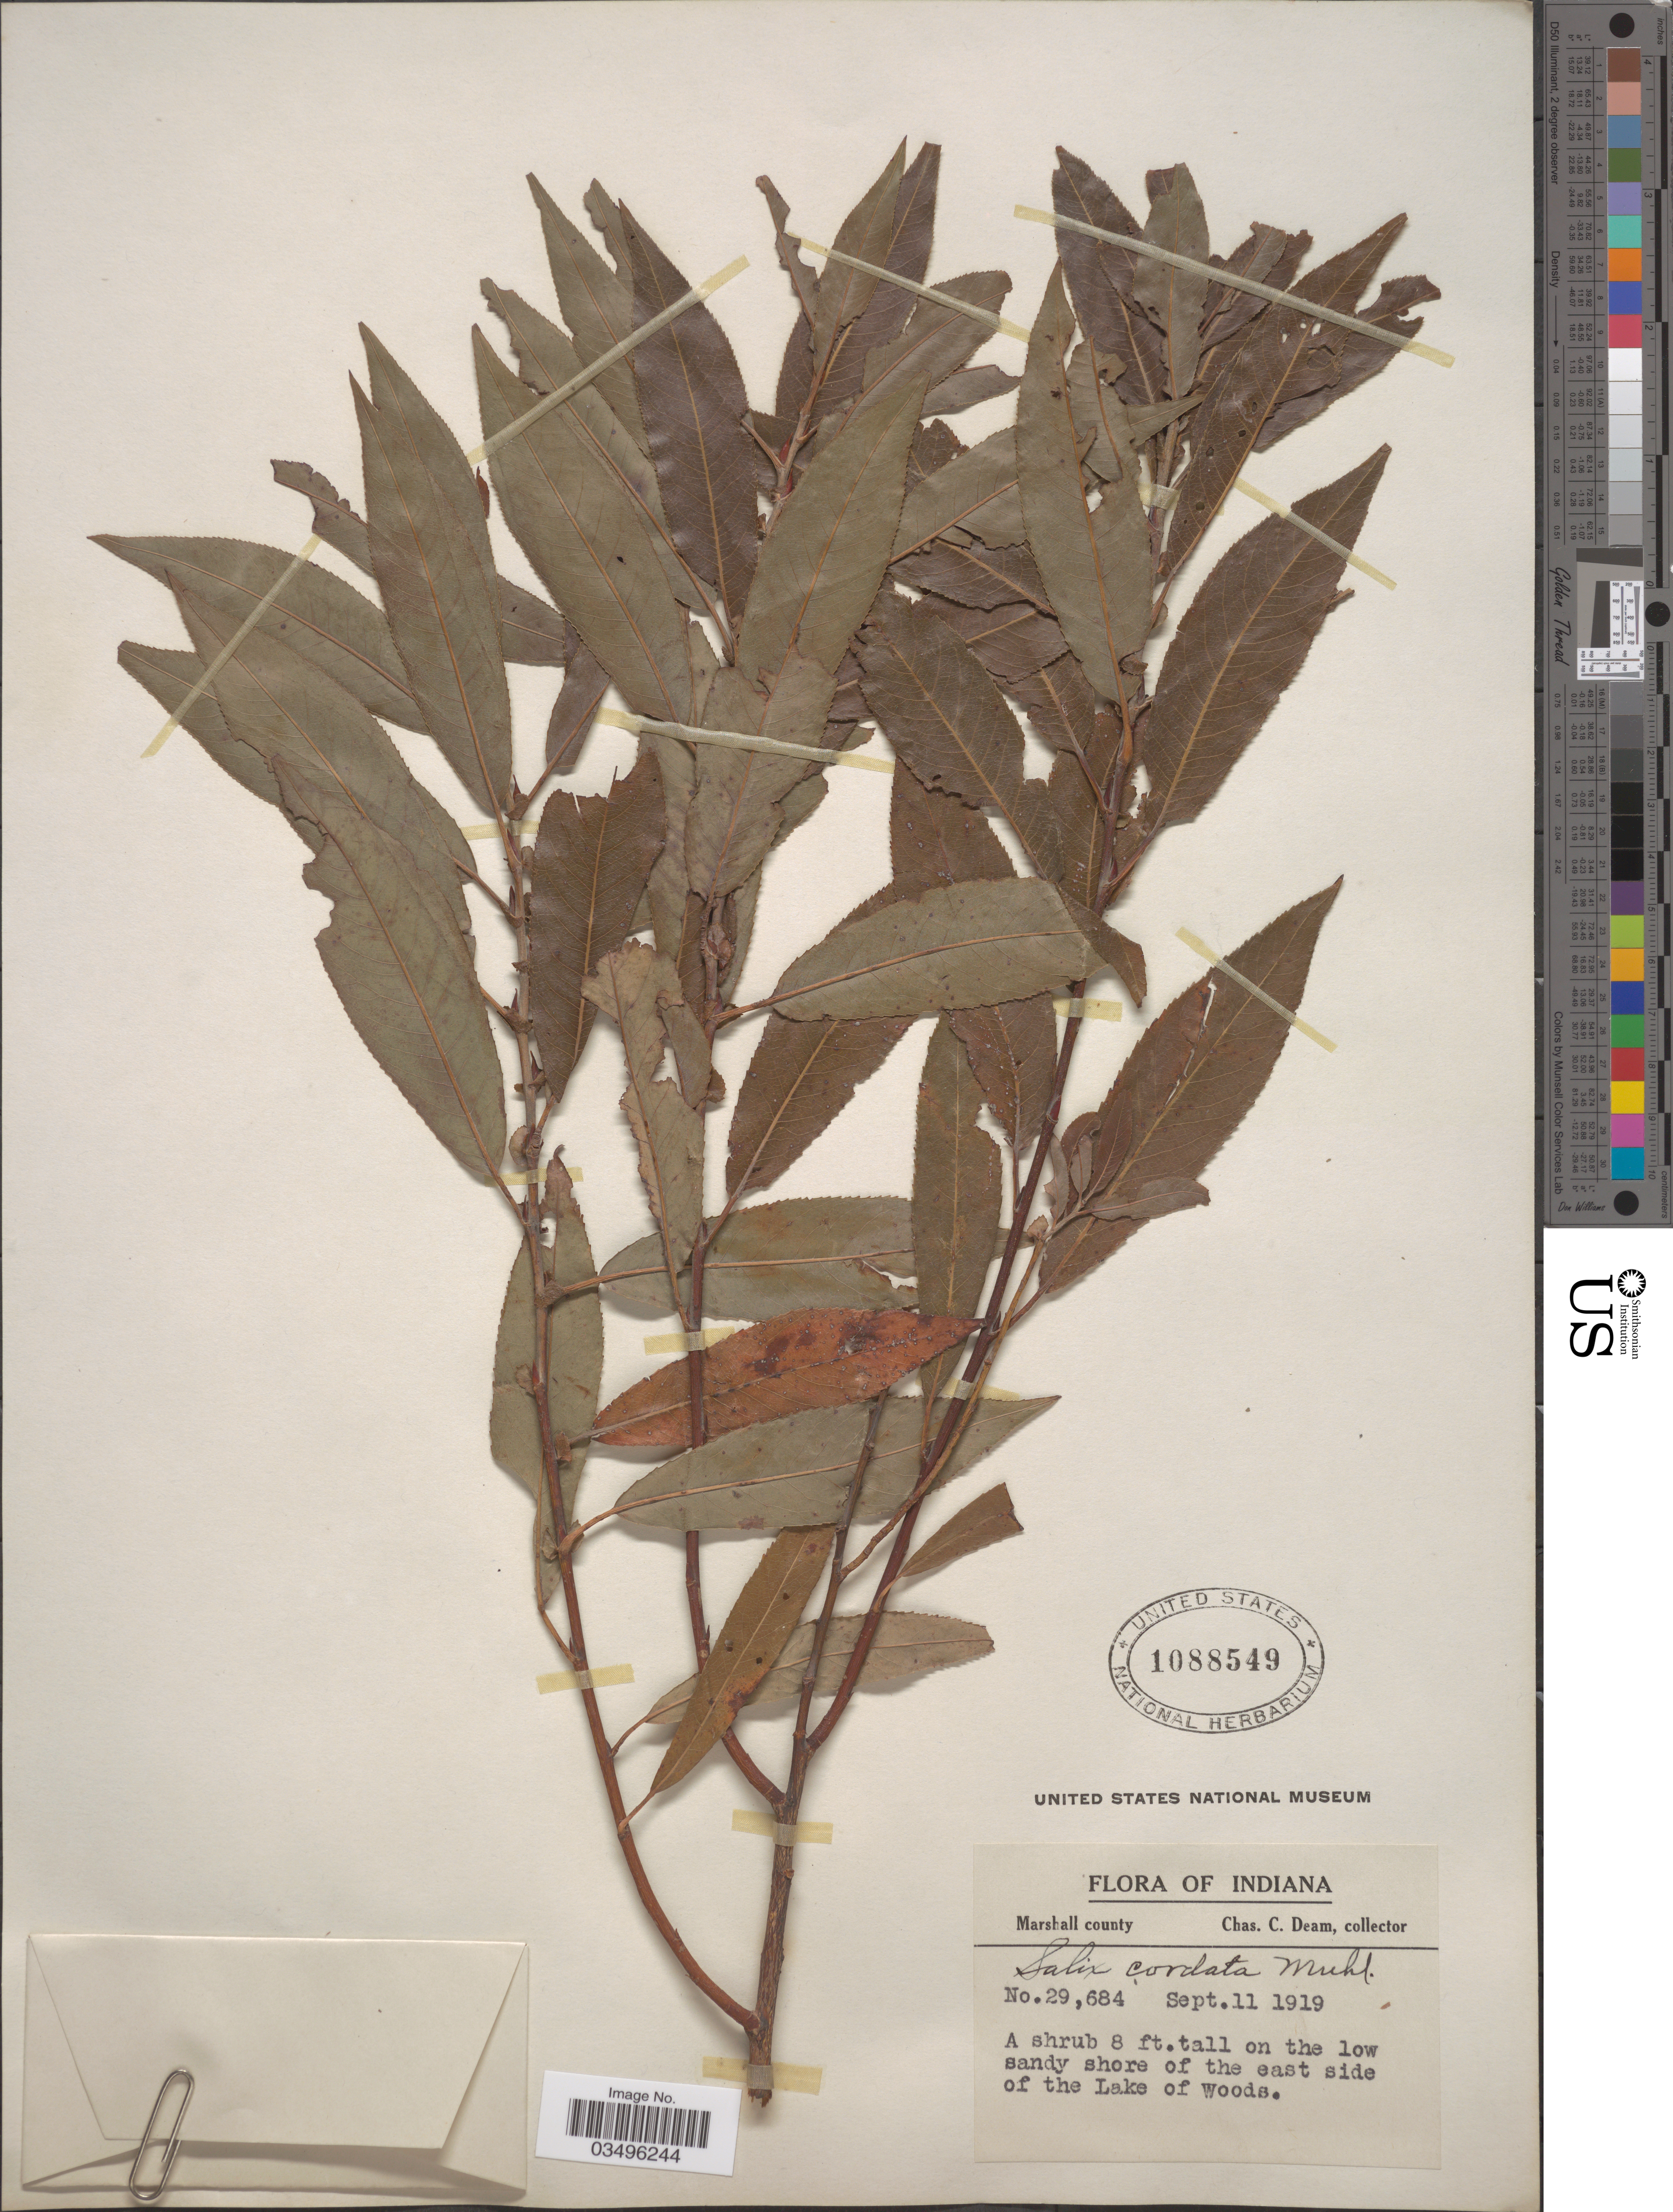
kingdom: Plantae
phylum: Tracheophyta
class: Magnoliopsida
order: Malpighiales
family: Salicaceae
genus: Salix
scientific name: Salix cordata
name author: Michx.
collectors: C. C. Deam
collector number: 29684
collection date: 1919-09-11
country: United States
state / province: Indiana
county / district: Marshall Co.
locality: On the low sandy shore of the east side of the Lake of Woods.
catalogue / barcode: US 1088549